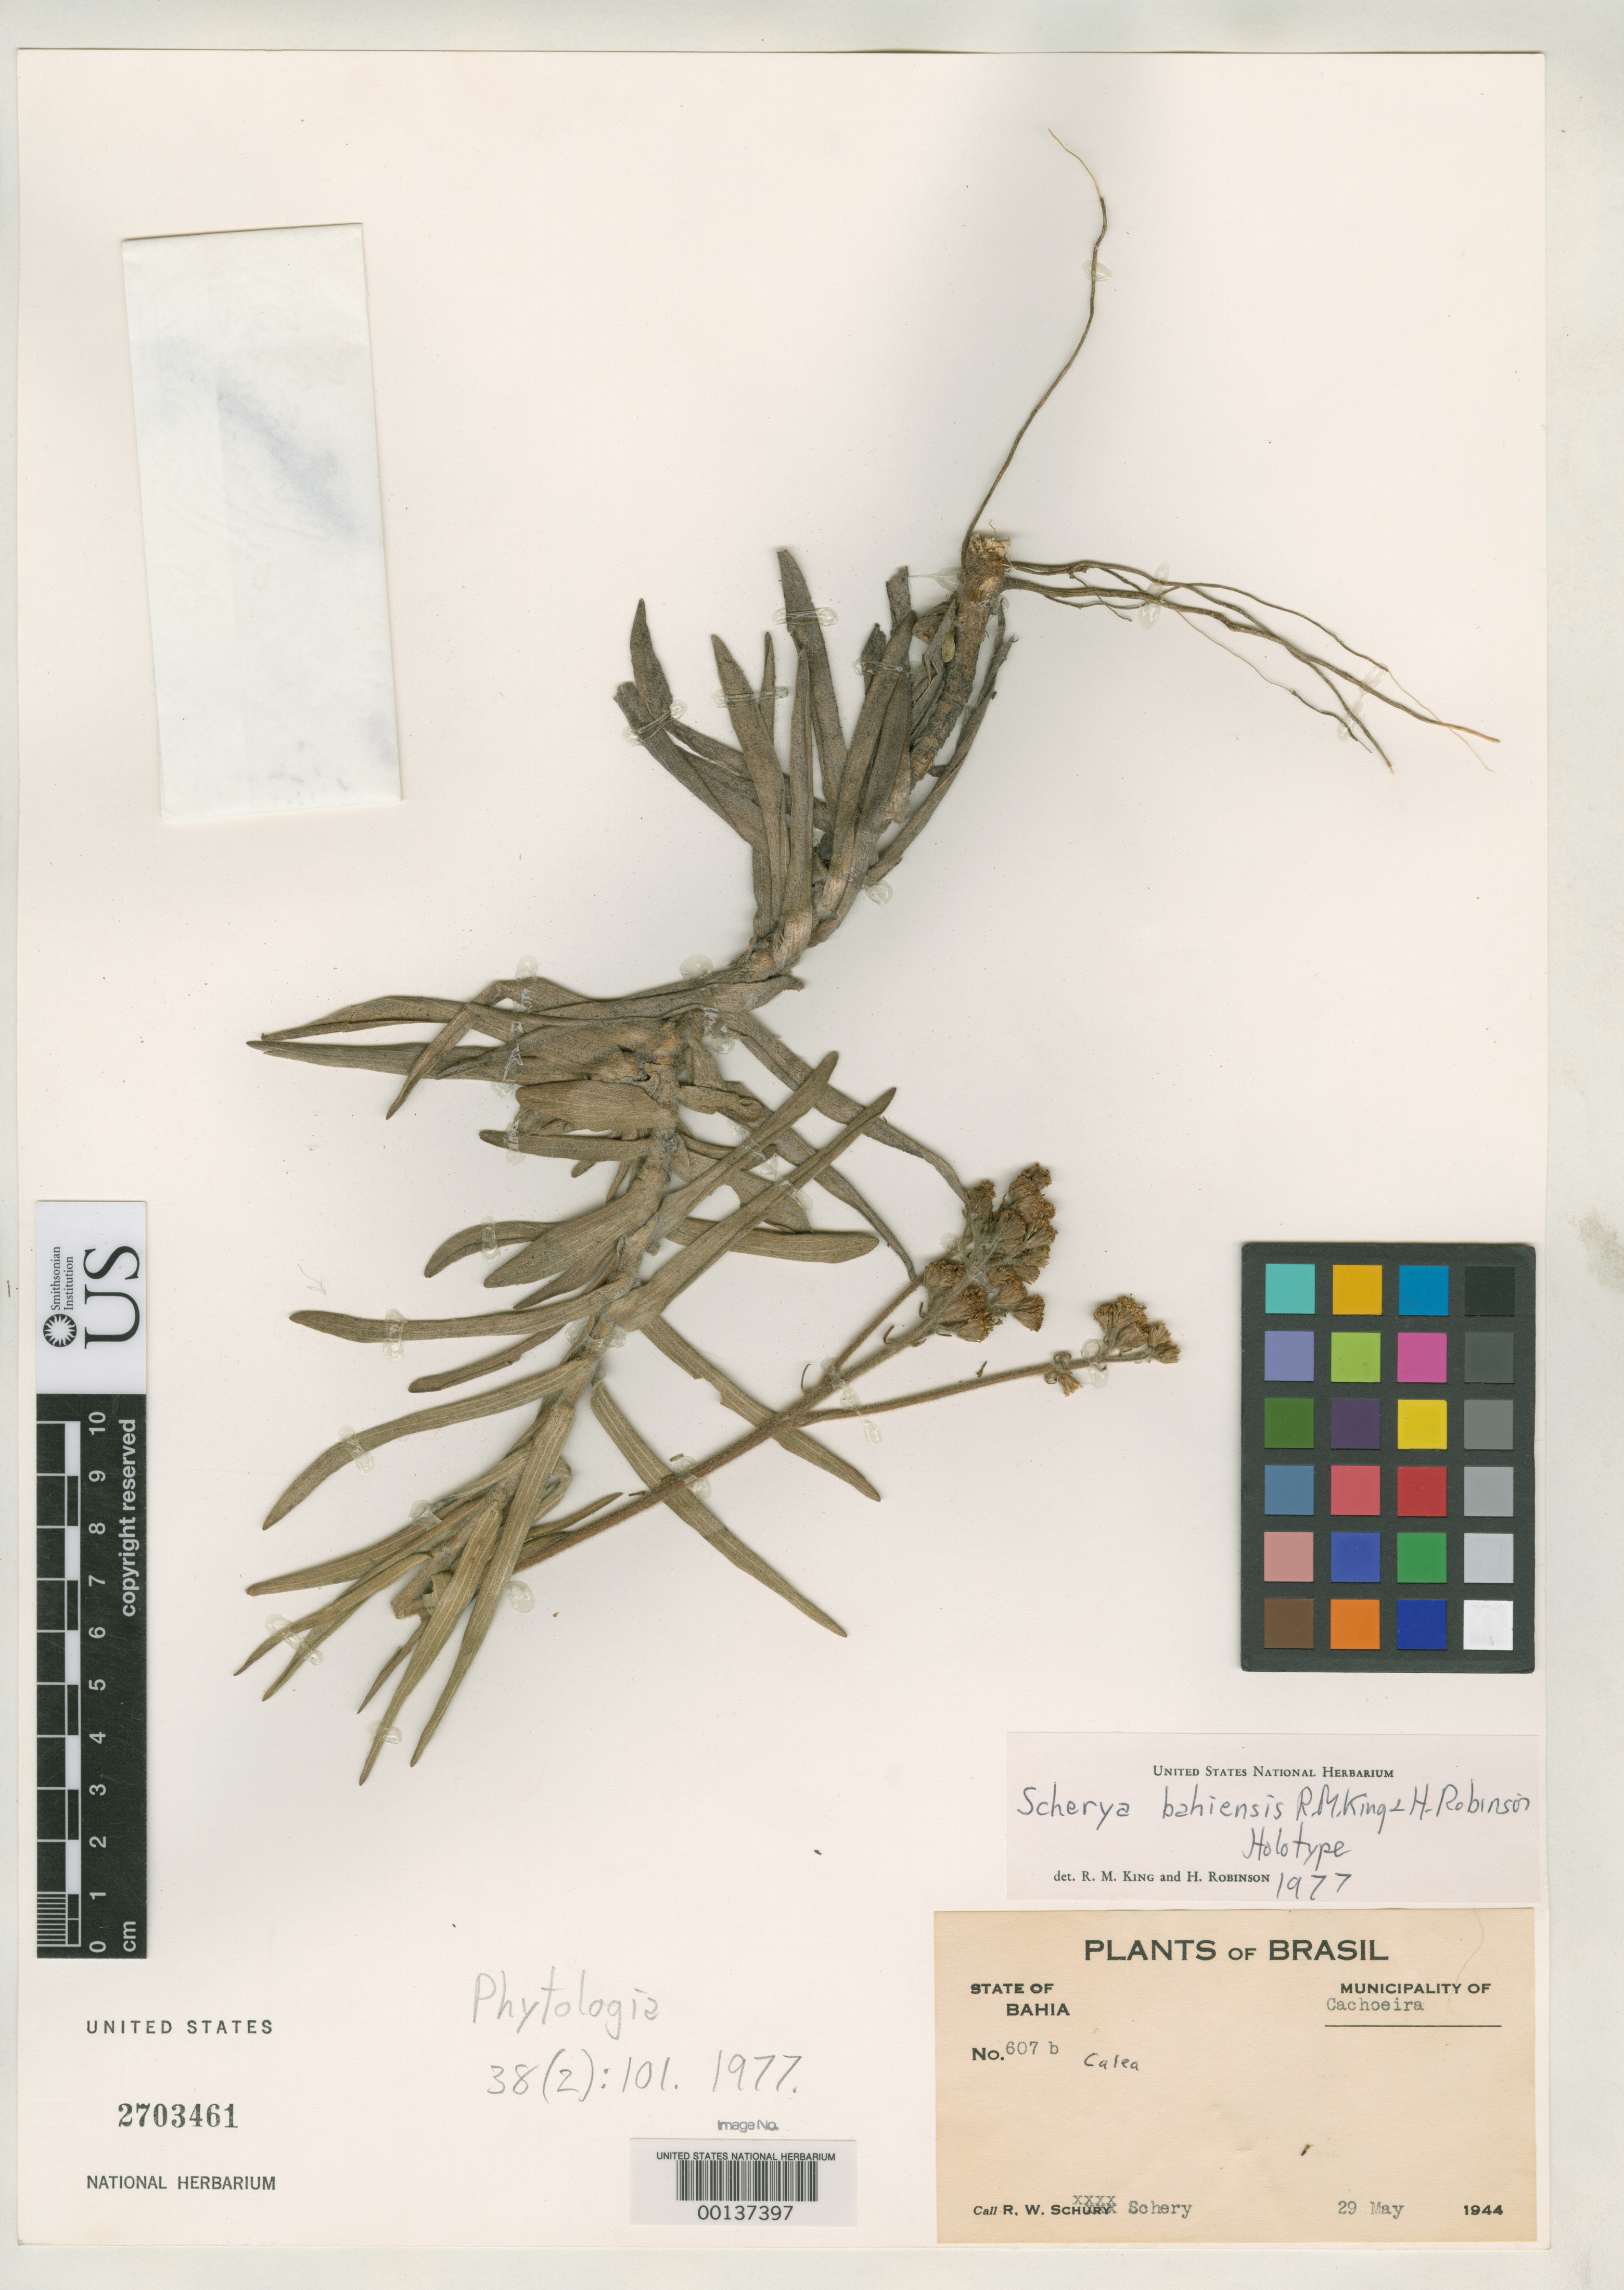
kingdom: Plantae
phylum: Tracheophyta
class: Magnoliopsida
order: Asterales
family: Asteraceae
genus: Scherya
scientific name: Scherya bahiensis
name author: R.M. King & H. Rob.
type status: Holotype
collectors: R. W. Schery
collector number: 607 b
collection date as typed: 29 May 1944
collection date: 1944-05-29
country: Brazil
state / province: Bahia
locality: Cachoeira.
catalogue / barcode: US 2703461